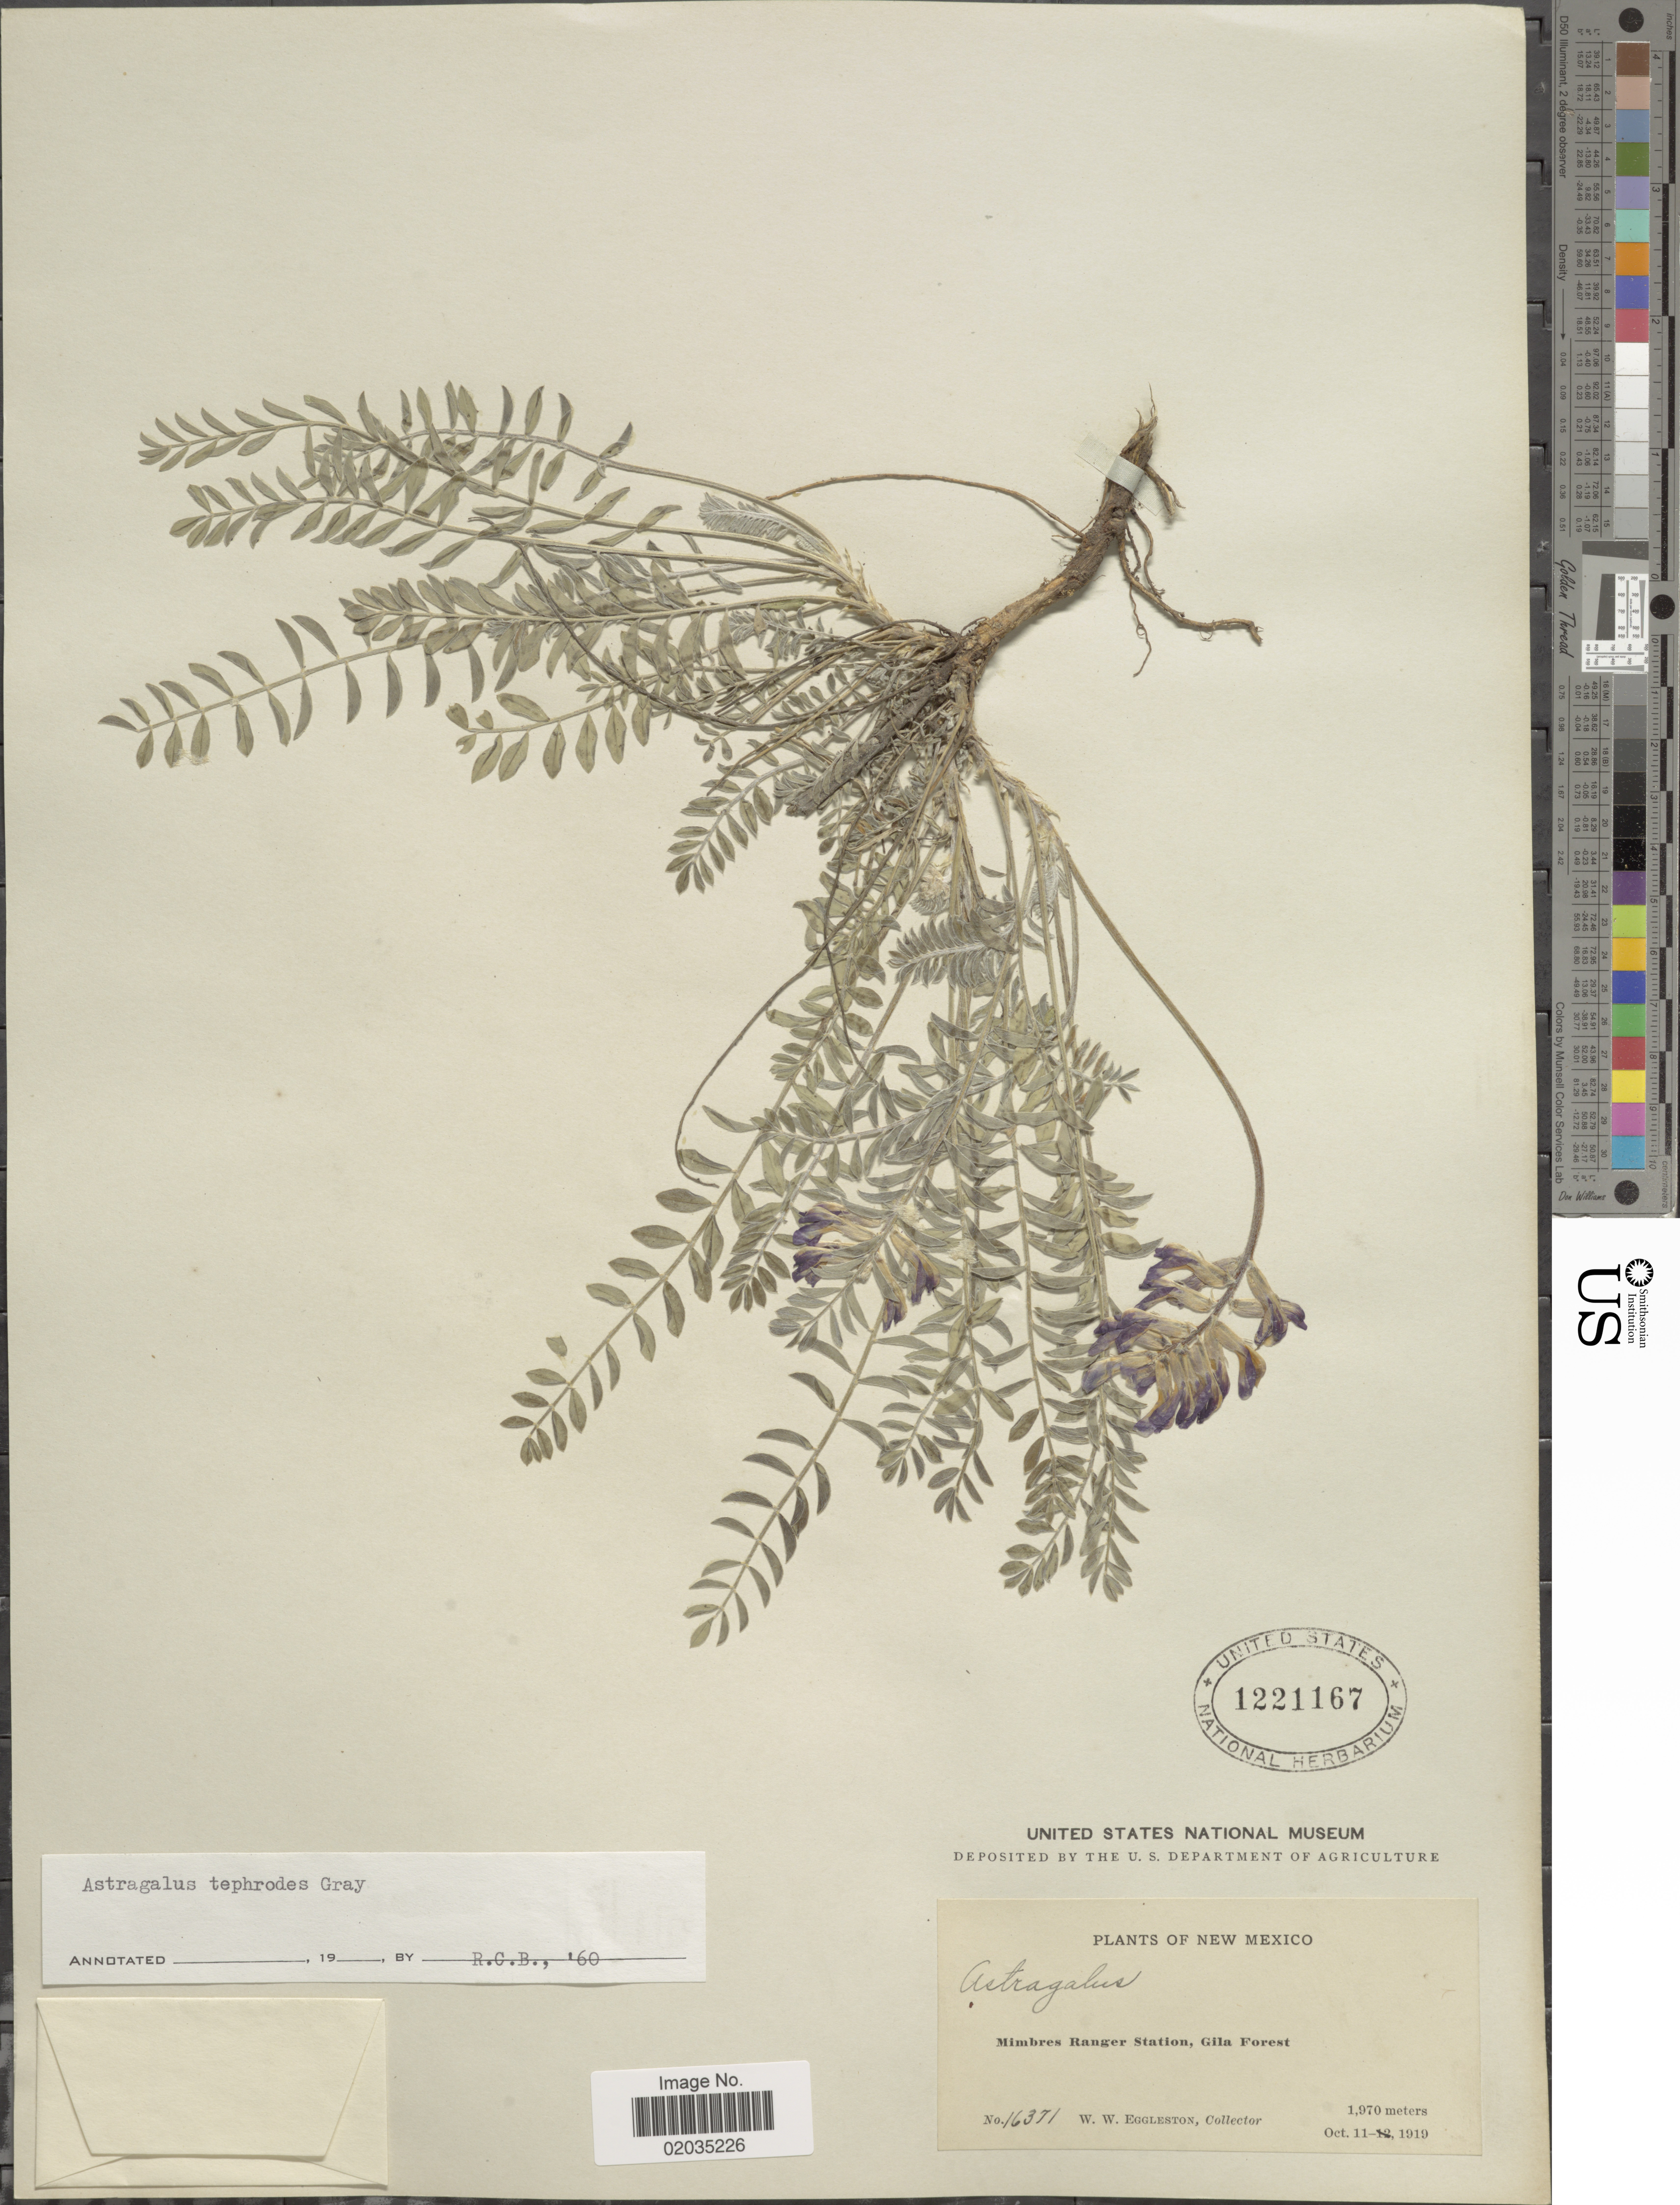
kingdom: Plantae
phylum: Tracheophyta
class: Magnoliopsida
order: Fabales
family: Fabaceae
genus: Astragalus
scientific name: Astragalus tephrodes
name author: A. Gray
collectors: W. W. Eggleston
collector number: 16371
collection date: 1919-10-11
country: United States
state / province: New Mexico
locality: Mimbres Ranger Station, Gila Forest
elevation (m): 1970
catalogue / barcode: US 1221167